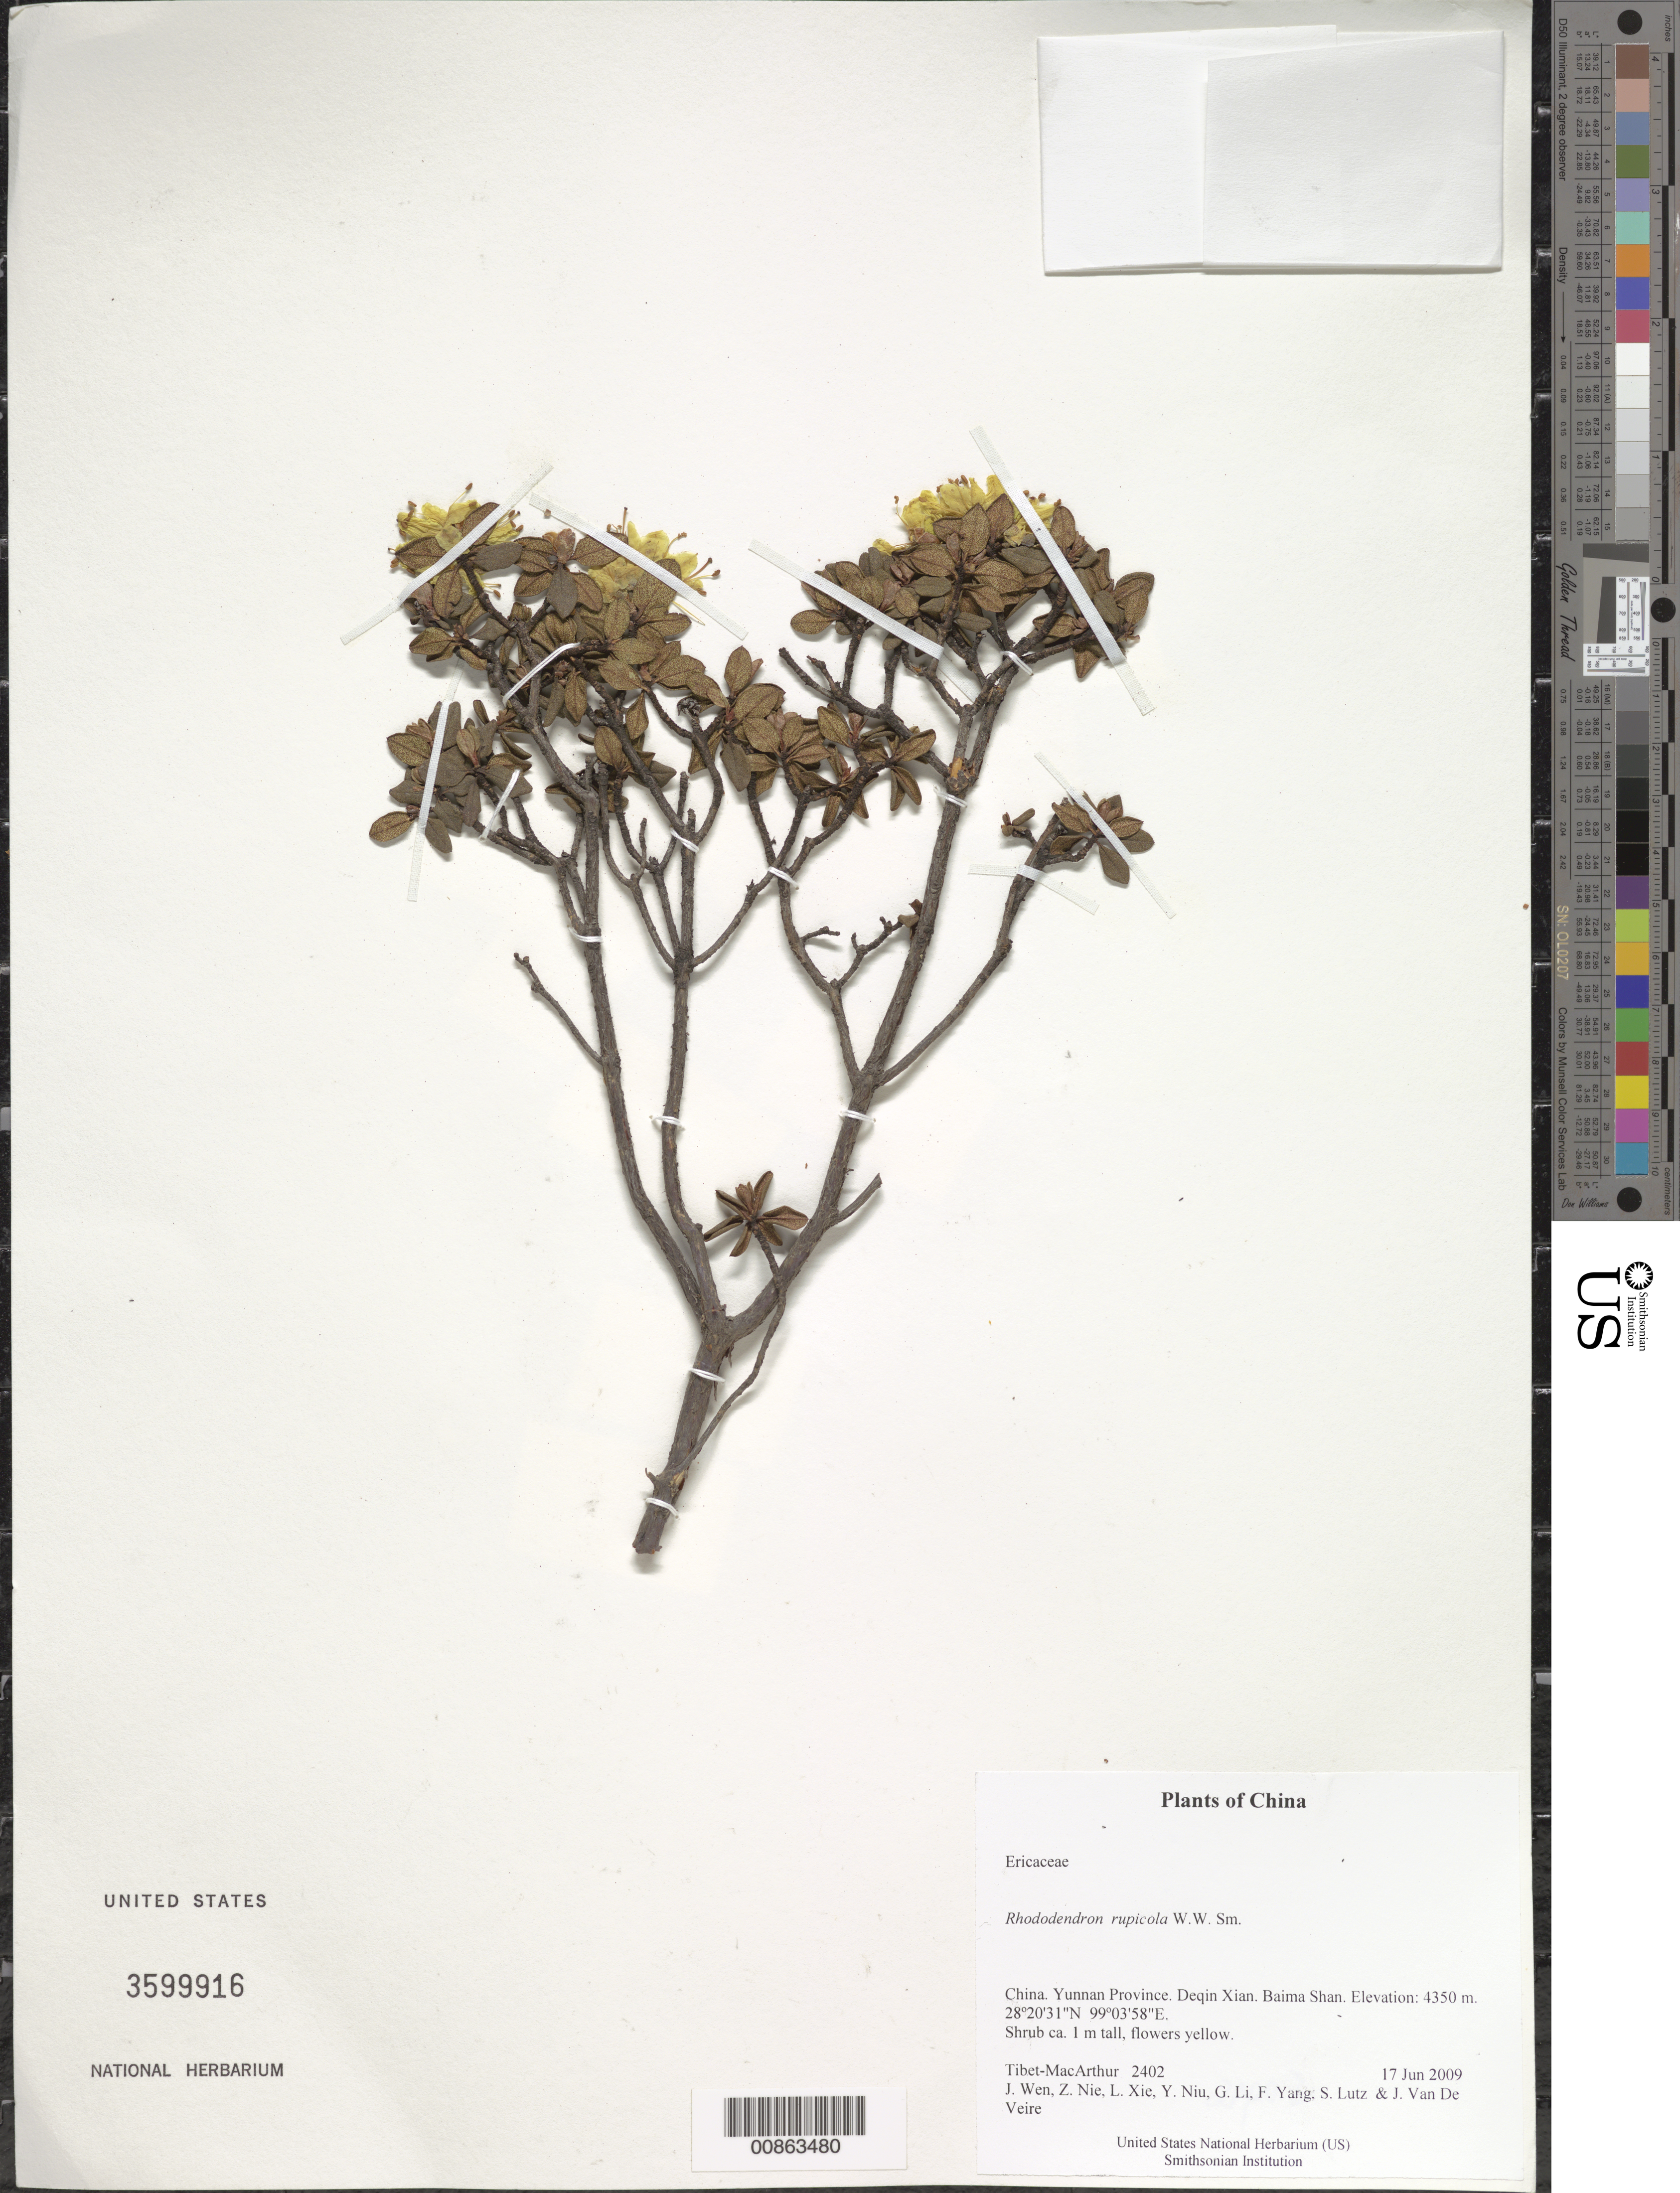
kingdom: Plantae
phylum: Tracheophyta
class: Magnoliopsida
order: Ericales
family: Ericaceae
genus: Rhododendron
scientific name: Rhododendron rupicola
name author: W.W. Sm.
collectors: Tibet-MacArthur, J. Wen, Z. Nie, L. Xie, Y. Niu, G. Li, F. Yang, S. Lutz & J. Van De Veire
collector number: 2402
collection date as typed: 17 Jun 2009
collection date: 2009-06-17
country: China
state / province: Yunnan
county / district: Deqin Xian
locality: Baima Shan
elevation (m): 4350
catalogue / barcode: US 3599916